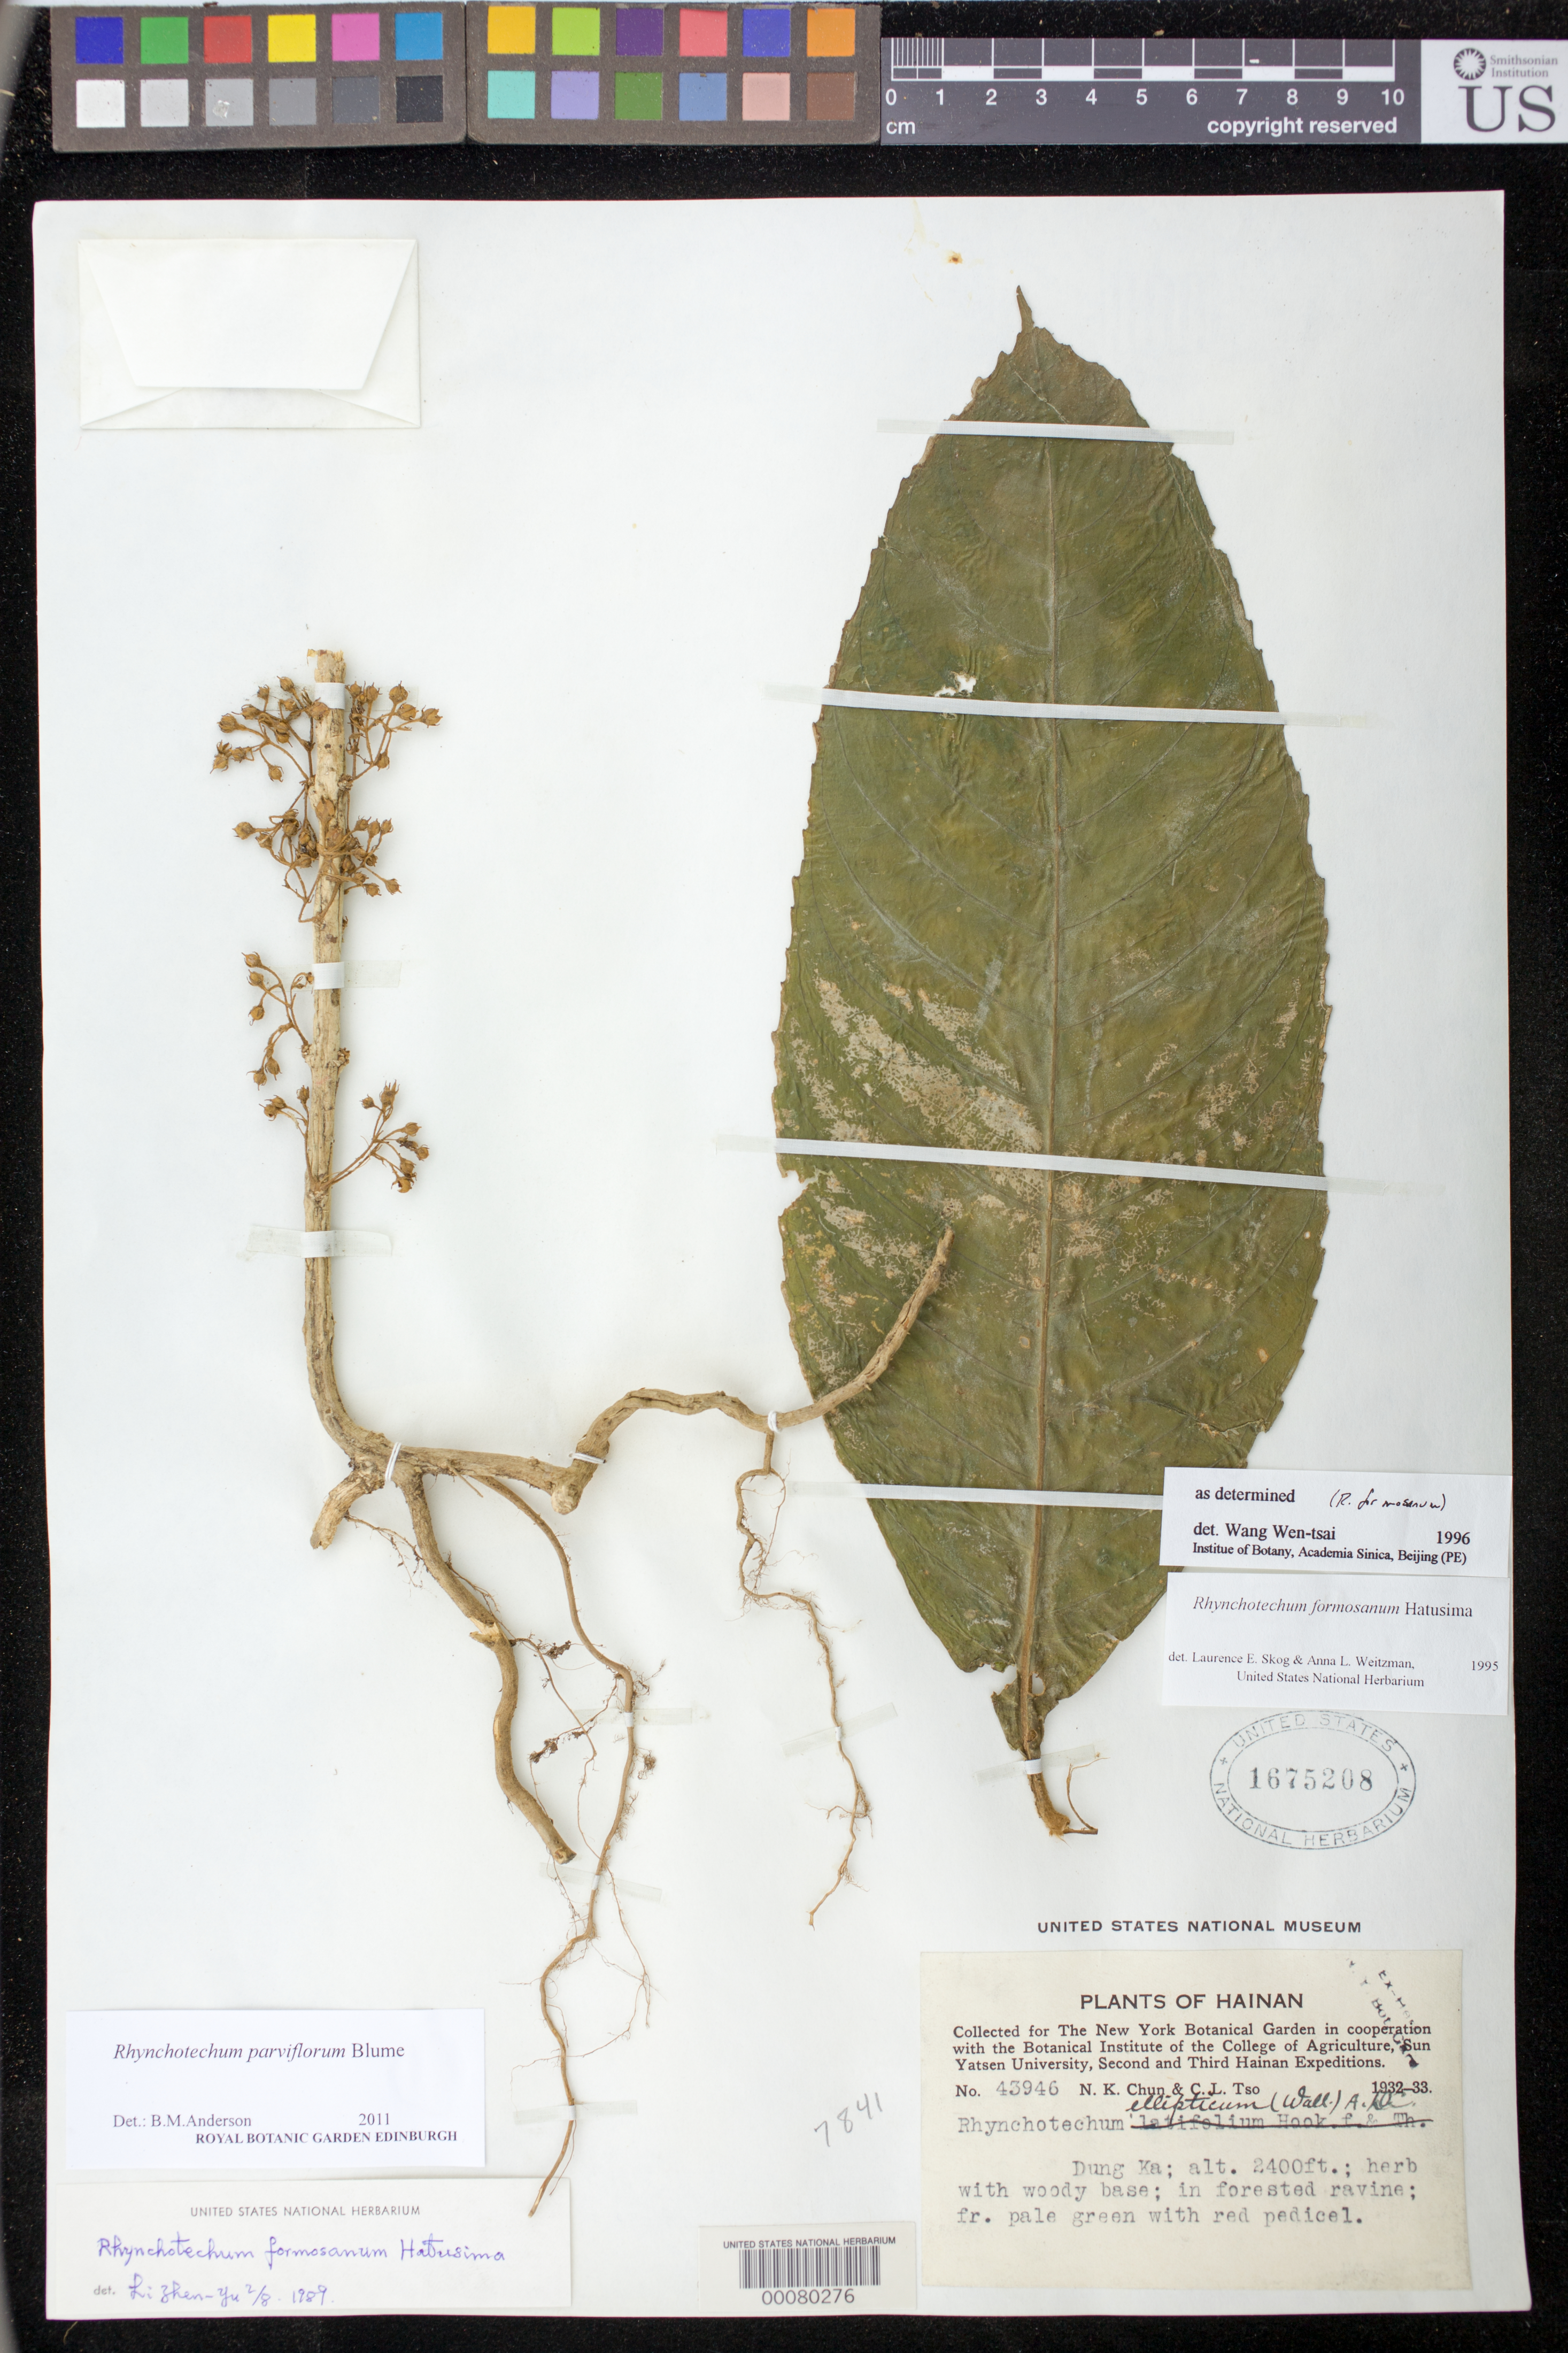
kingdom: Plantae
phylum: Tracheophyta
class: Magnoliopsida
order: Lamiales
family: Gesneriaceae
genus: Rhynchotechum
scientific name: Rhynchotechum parviflorum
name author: Blume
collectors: N. K. Chun & C. Tso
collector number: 43946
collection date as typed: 1932-33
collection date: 1932/1933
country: China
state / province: Guangdong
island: Hainan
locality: Hainan i., Dung ka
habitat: In forested ravine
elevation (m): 732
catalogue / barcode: US 1675208